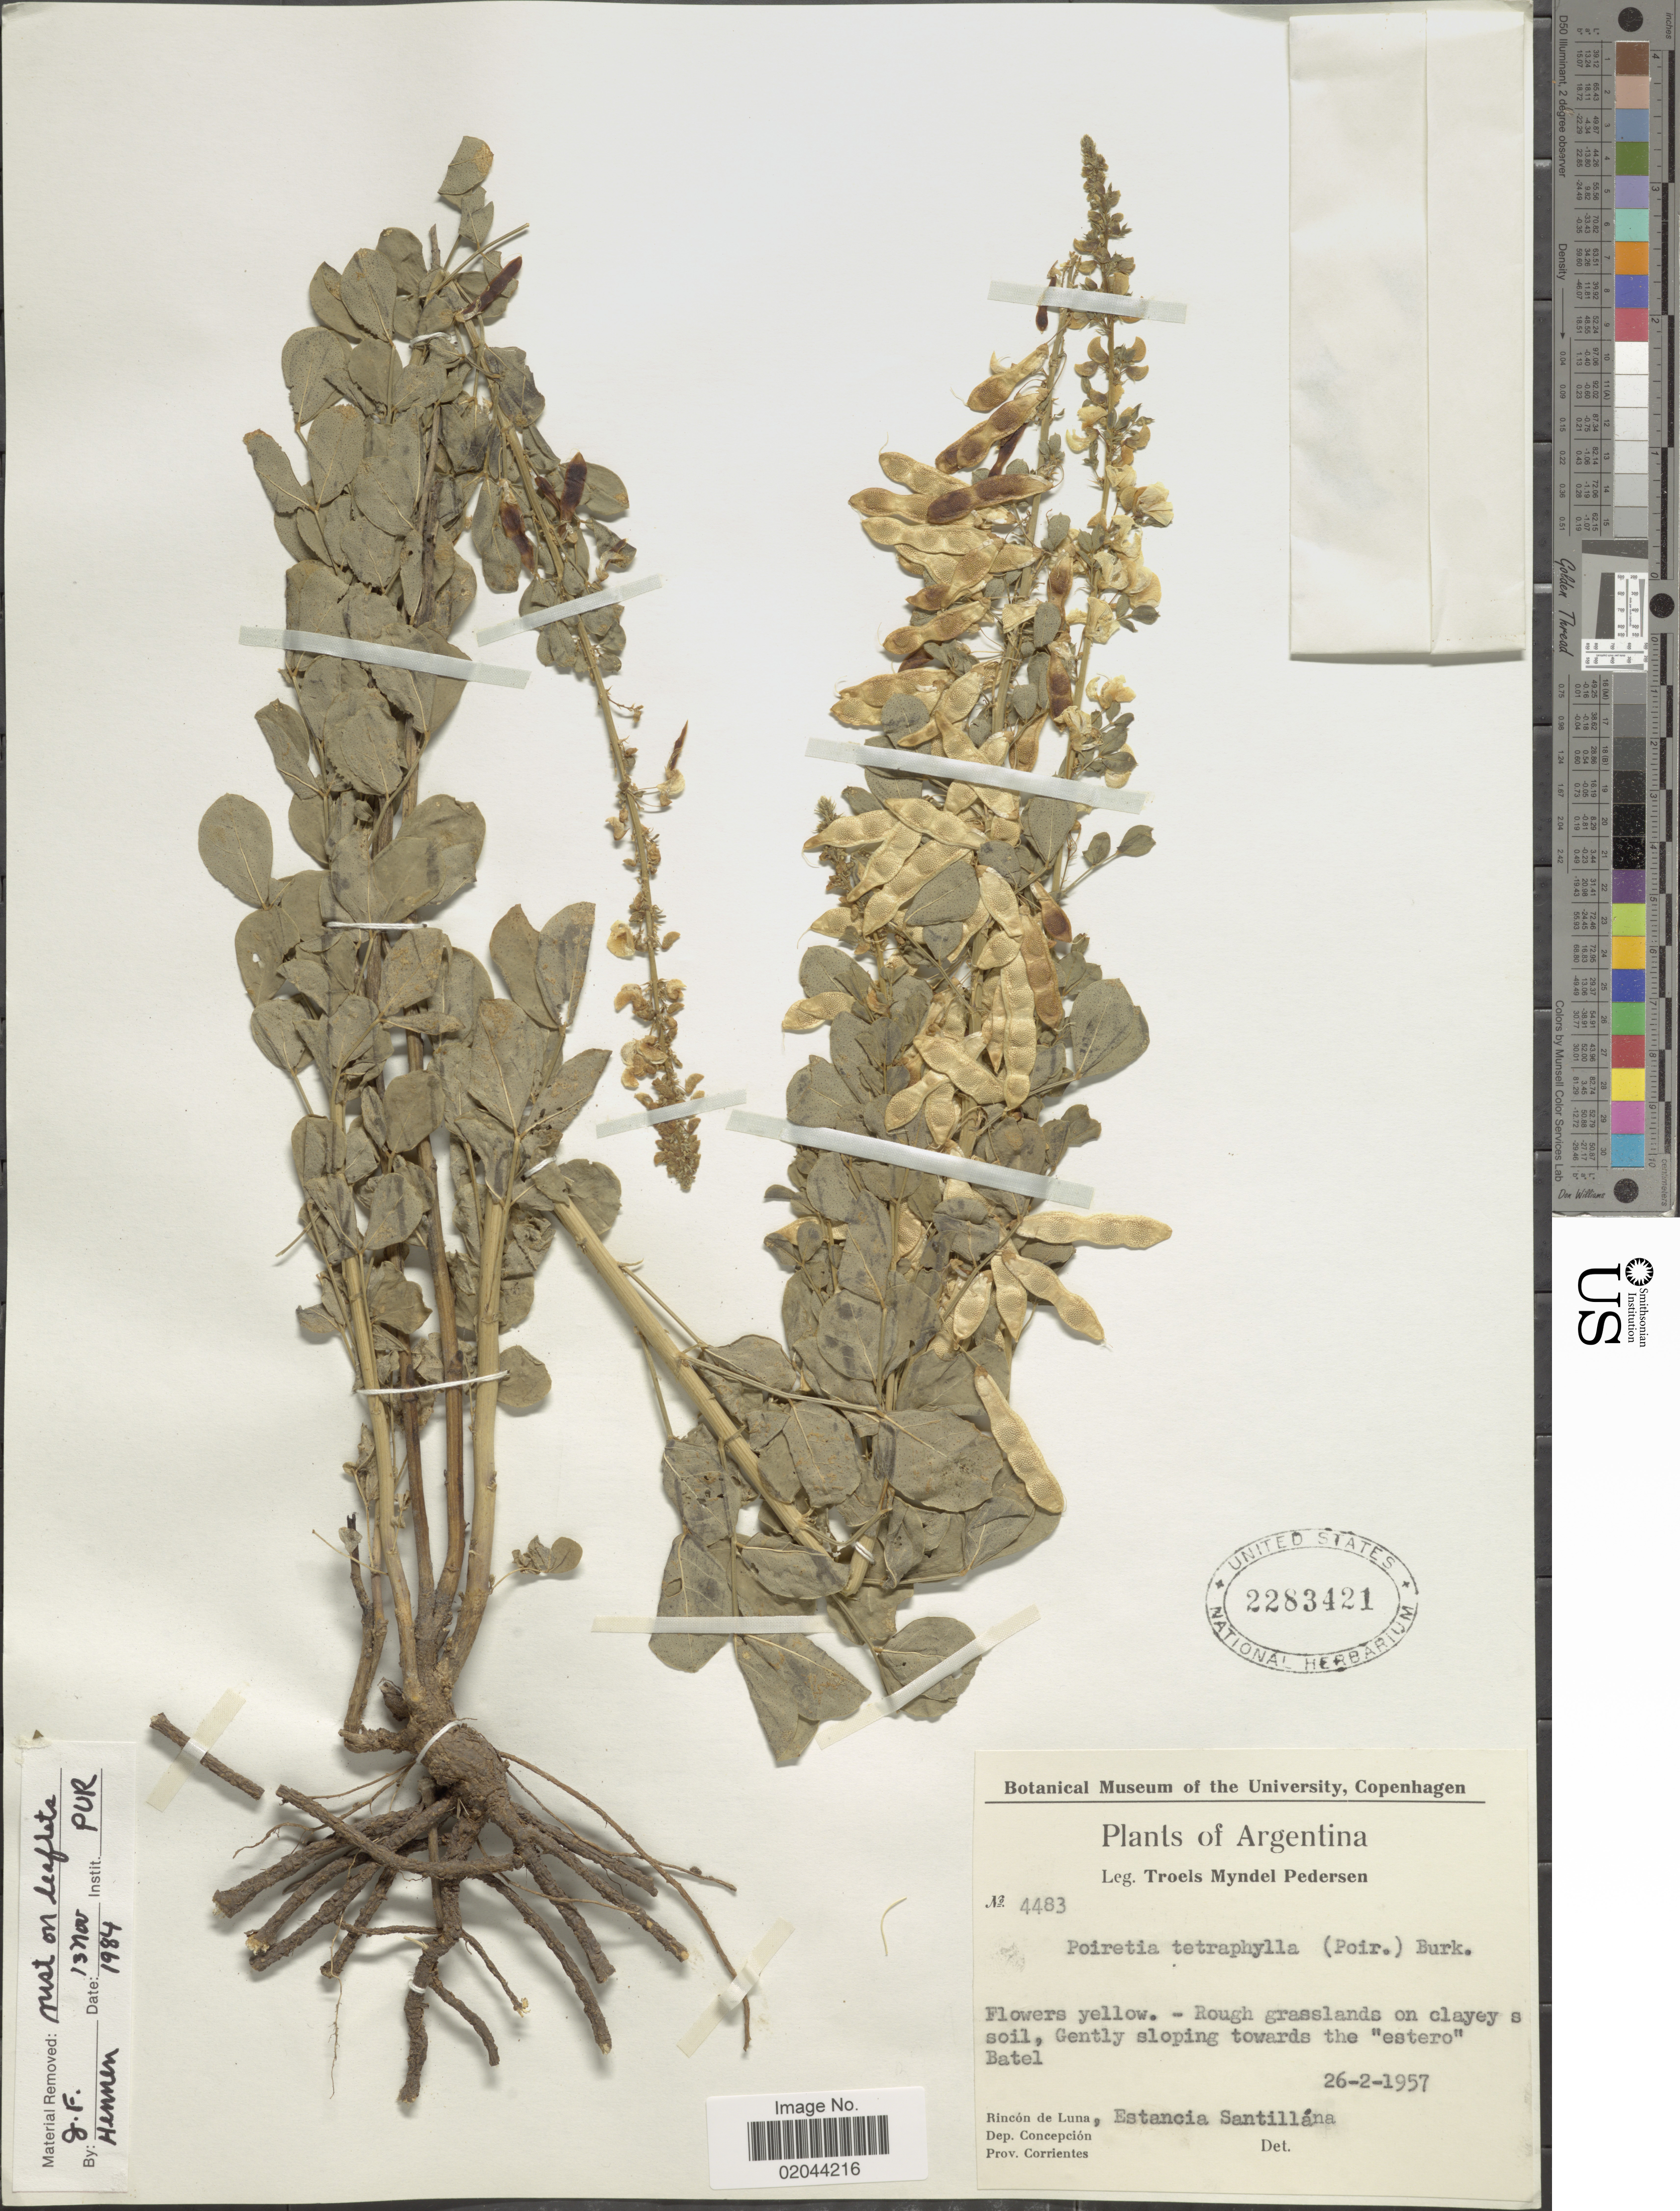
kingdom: Plantae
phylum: Tracheophyta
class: Magnoliopsida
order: Fabales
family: Fabaceae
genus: Poiretia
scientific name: Poiretia tetraphylla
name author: (Poir.) Burkart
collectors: T. Pederson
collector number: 4483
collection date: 1957-02-26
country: Argentina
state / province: Corrientes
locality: Rough grasslands on clayey soil, Gently sloping towards the 'estero' Batel, Rincón de Luna, Estancia Santillána, Dep Concepción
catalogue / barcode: US 2283421